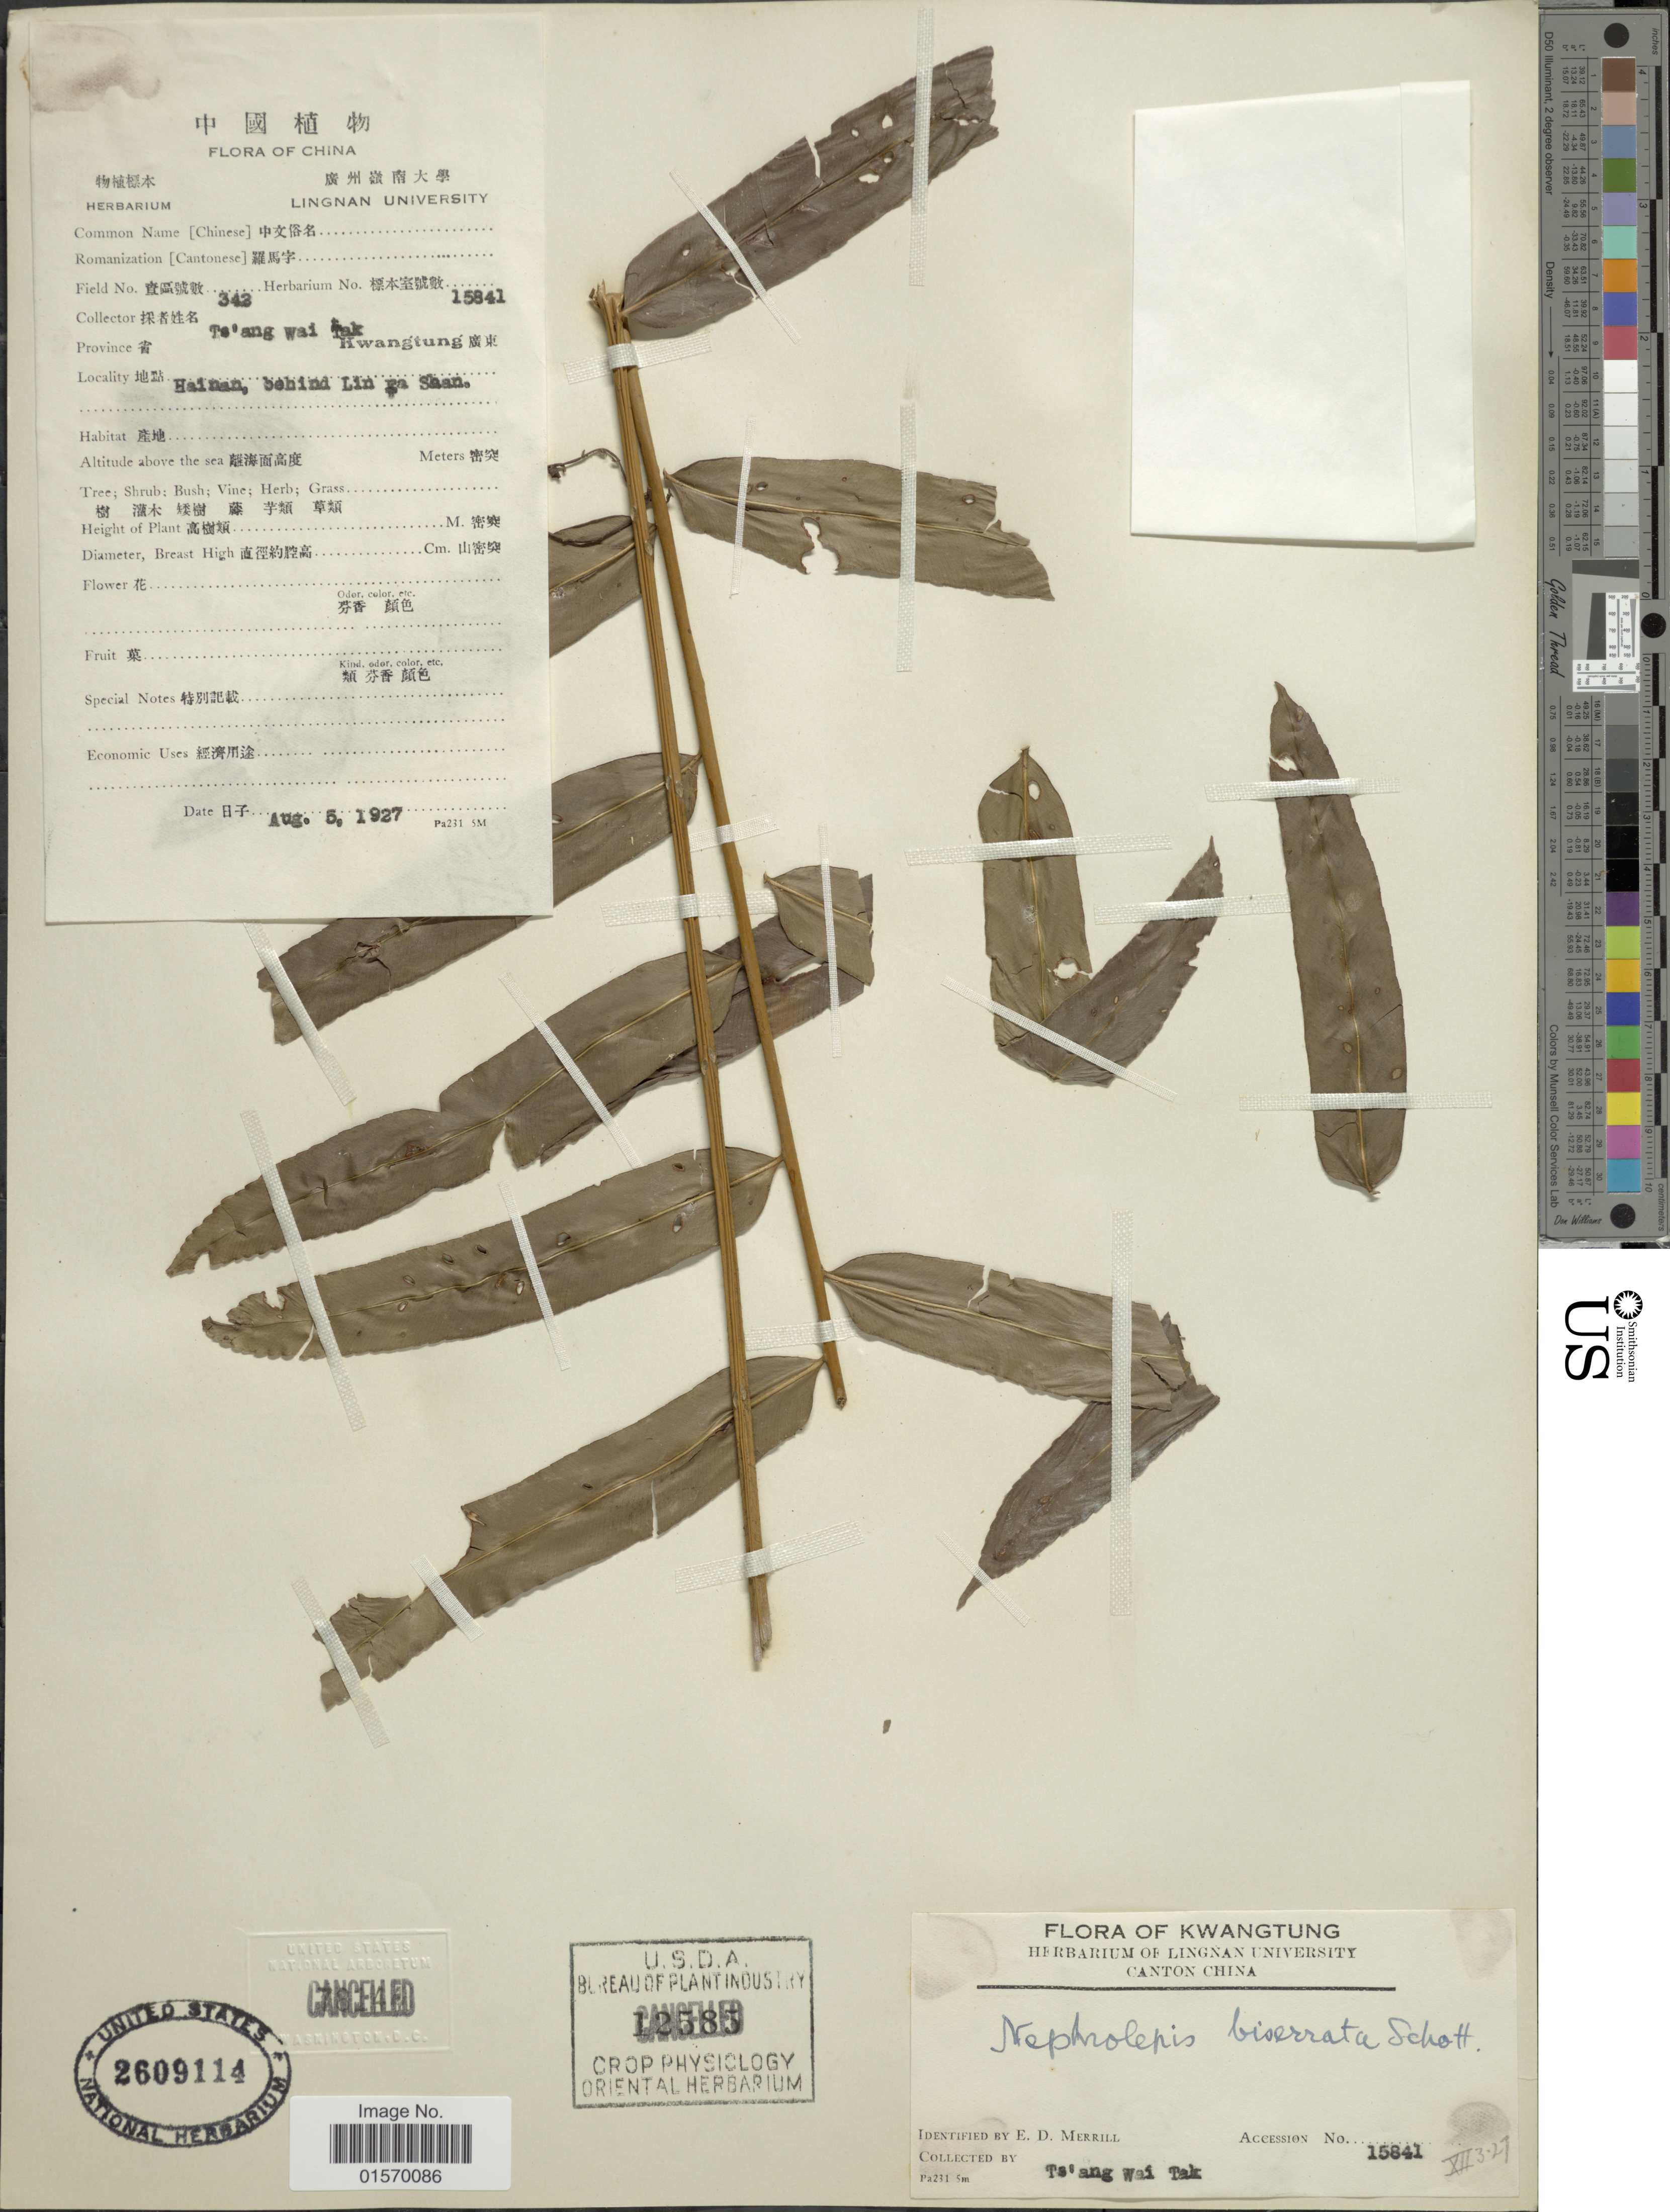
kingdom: Plantae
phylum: Tracheophyta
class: Polypodiopsida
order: Polypodiales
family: Nephrolepidaceae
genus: Nephrolepis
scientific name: Nephrolepis biserrata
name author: (Sw.) Schott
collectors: W. T. Tsang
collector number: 342/15841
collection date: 1927-08-05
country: China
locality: Province Kwangtung, Hainan, behind Lin Fa Shan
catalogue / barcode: US 2609114